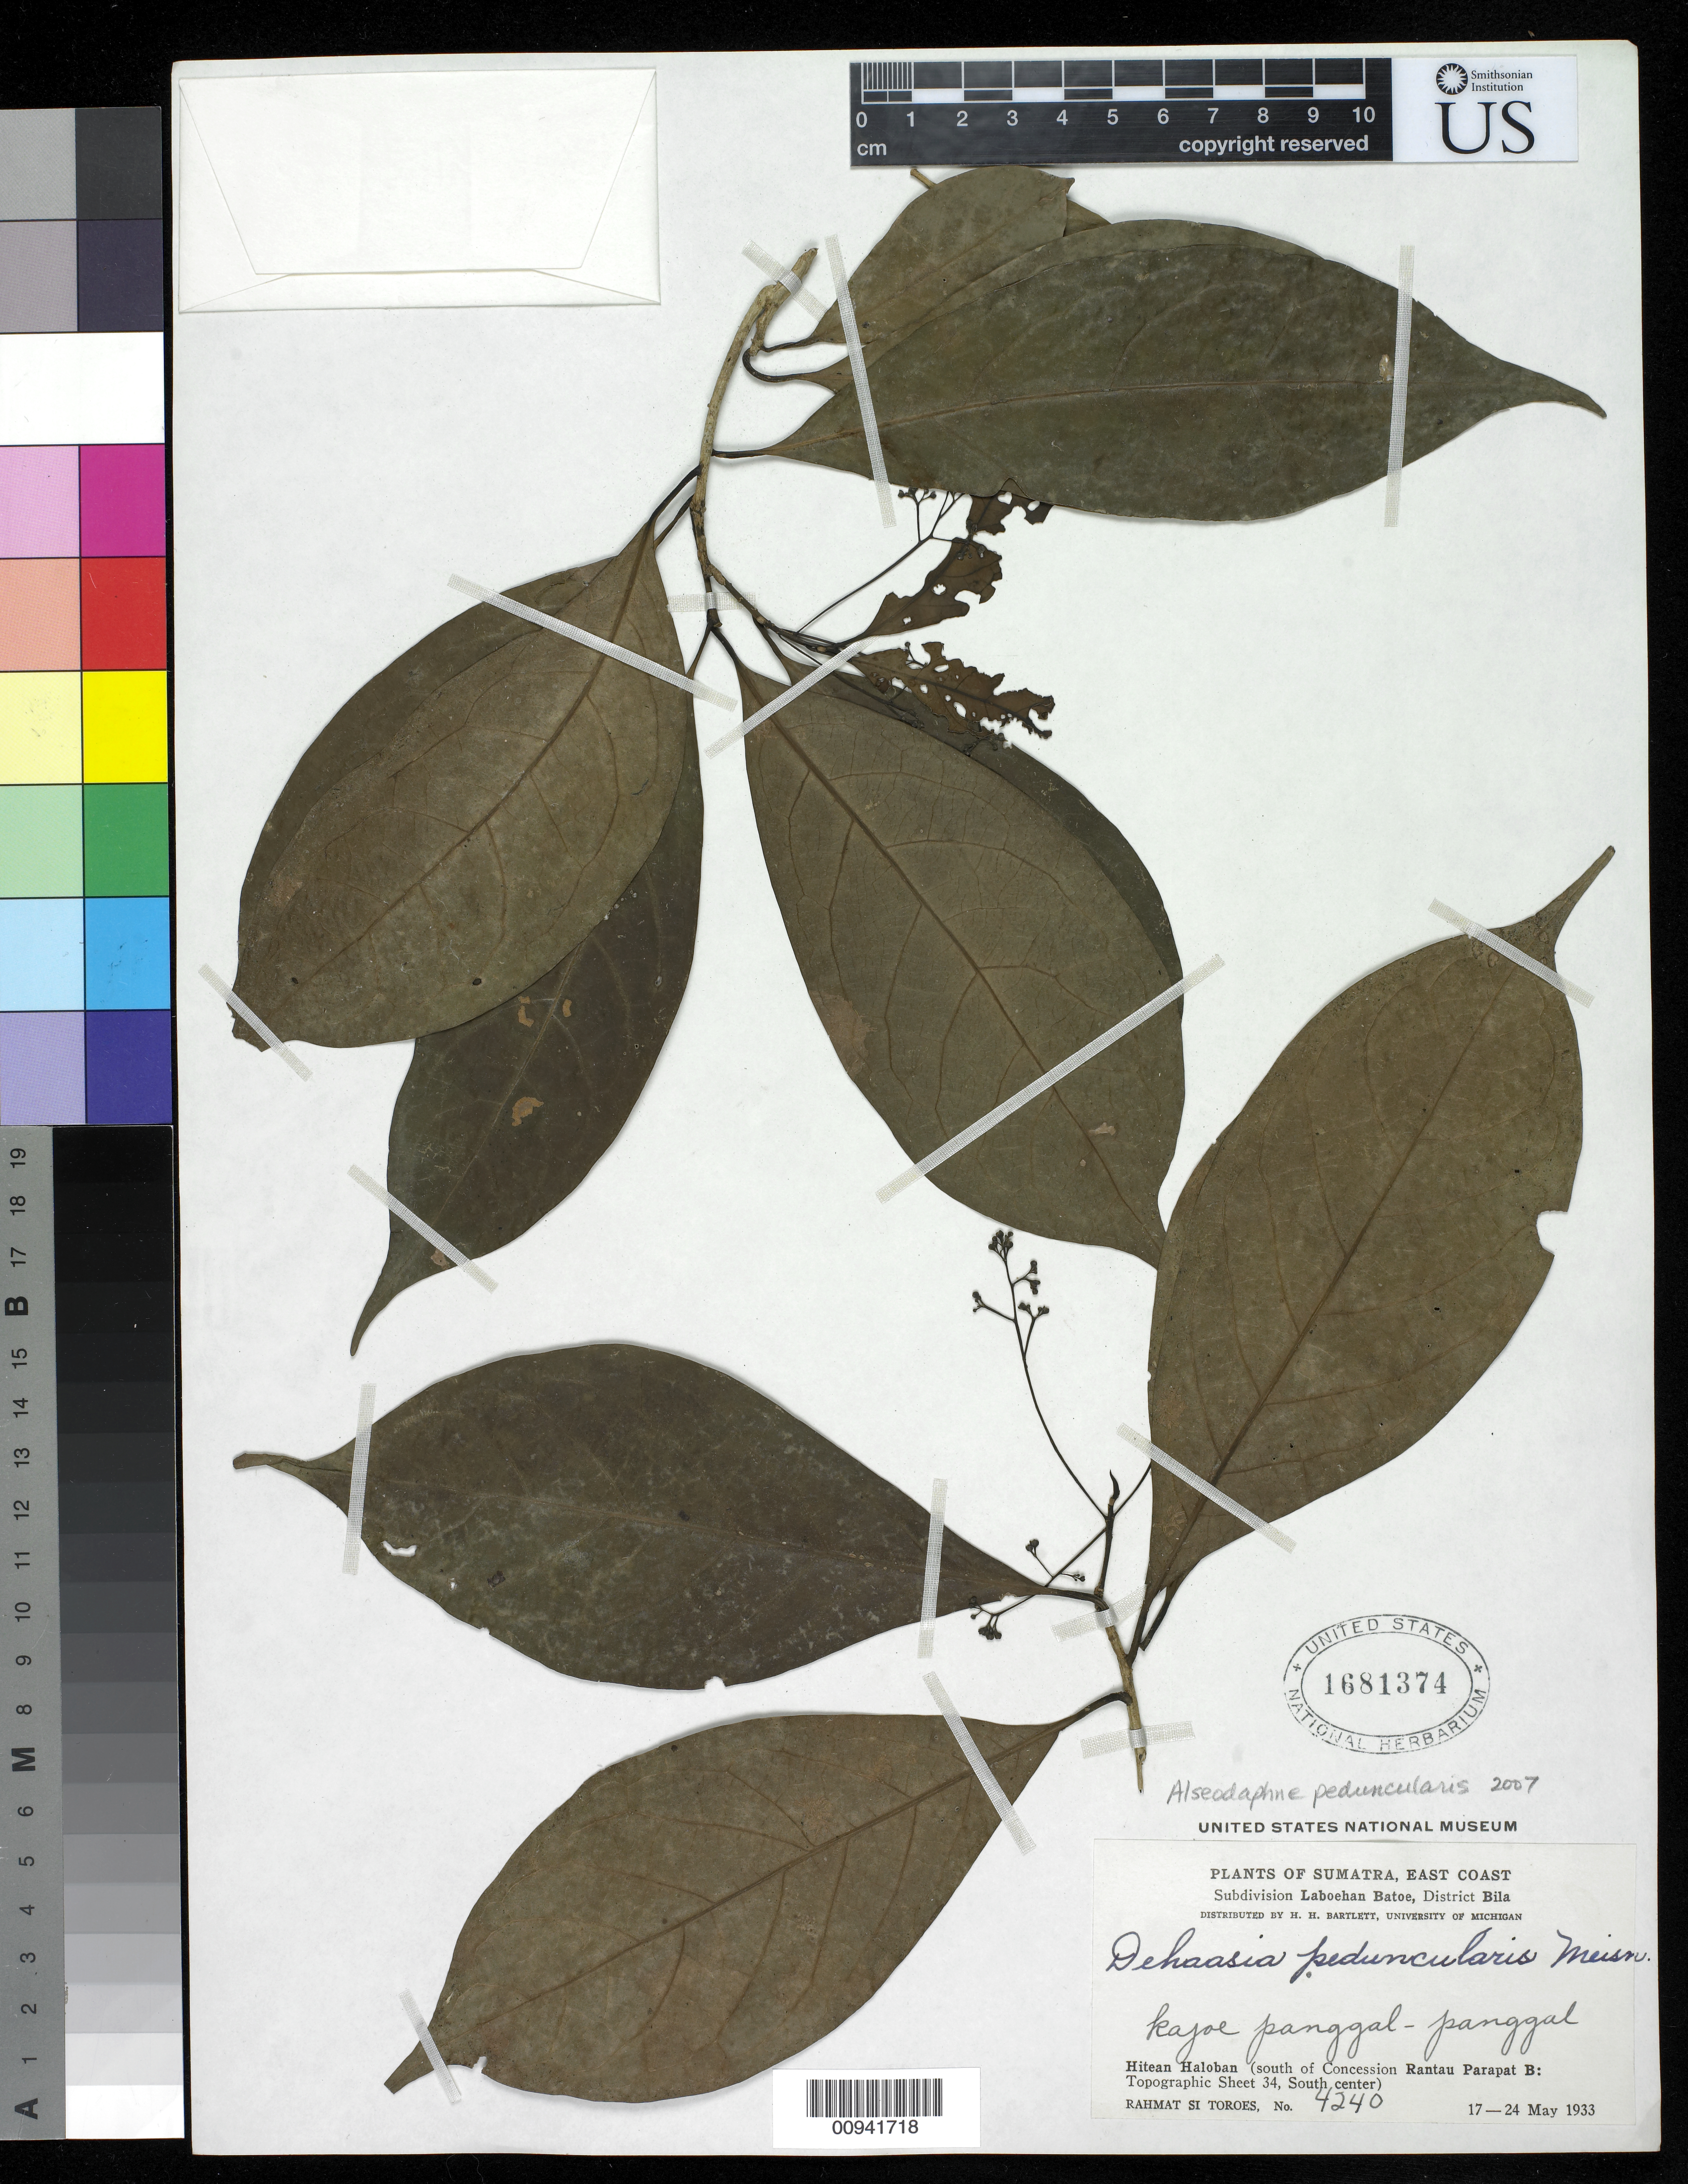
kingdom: Plantae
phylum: Tracheophyta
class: Magnoliopsida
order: Laurales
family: Lauraceae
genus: Alseodaphne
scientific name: Alseodaphne peduncularis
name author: (Wall. & Nees) Meisn.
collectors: Rahmat Si Boeea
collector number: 4240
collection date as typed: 17 May 1933 to 24 May 1933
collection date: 1933-05-17/1933-05-24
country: Indonesia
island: Sumatra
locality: Subdivision Laboehan Batoe, District Bila; Hitean Haloban (south of Concession Rantau parapat B: Topographic Sheet 34, South Center)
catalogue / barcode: US 1681374